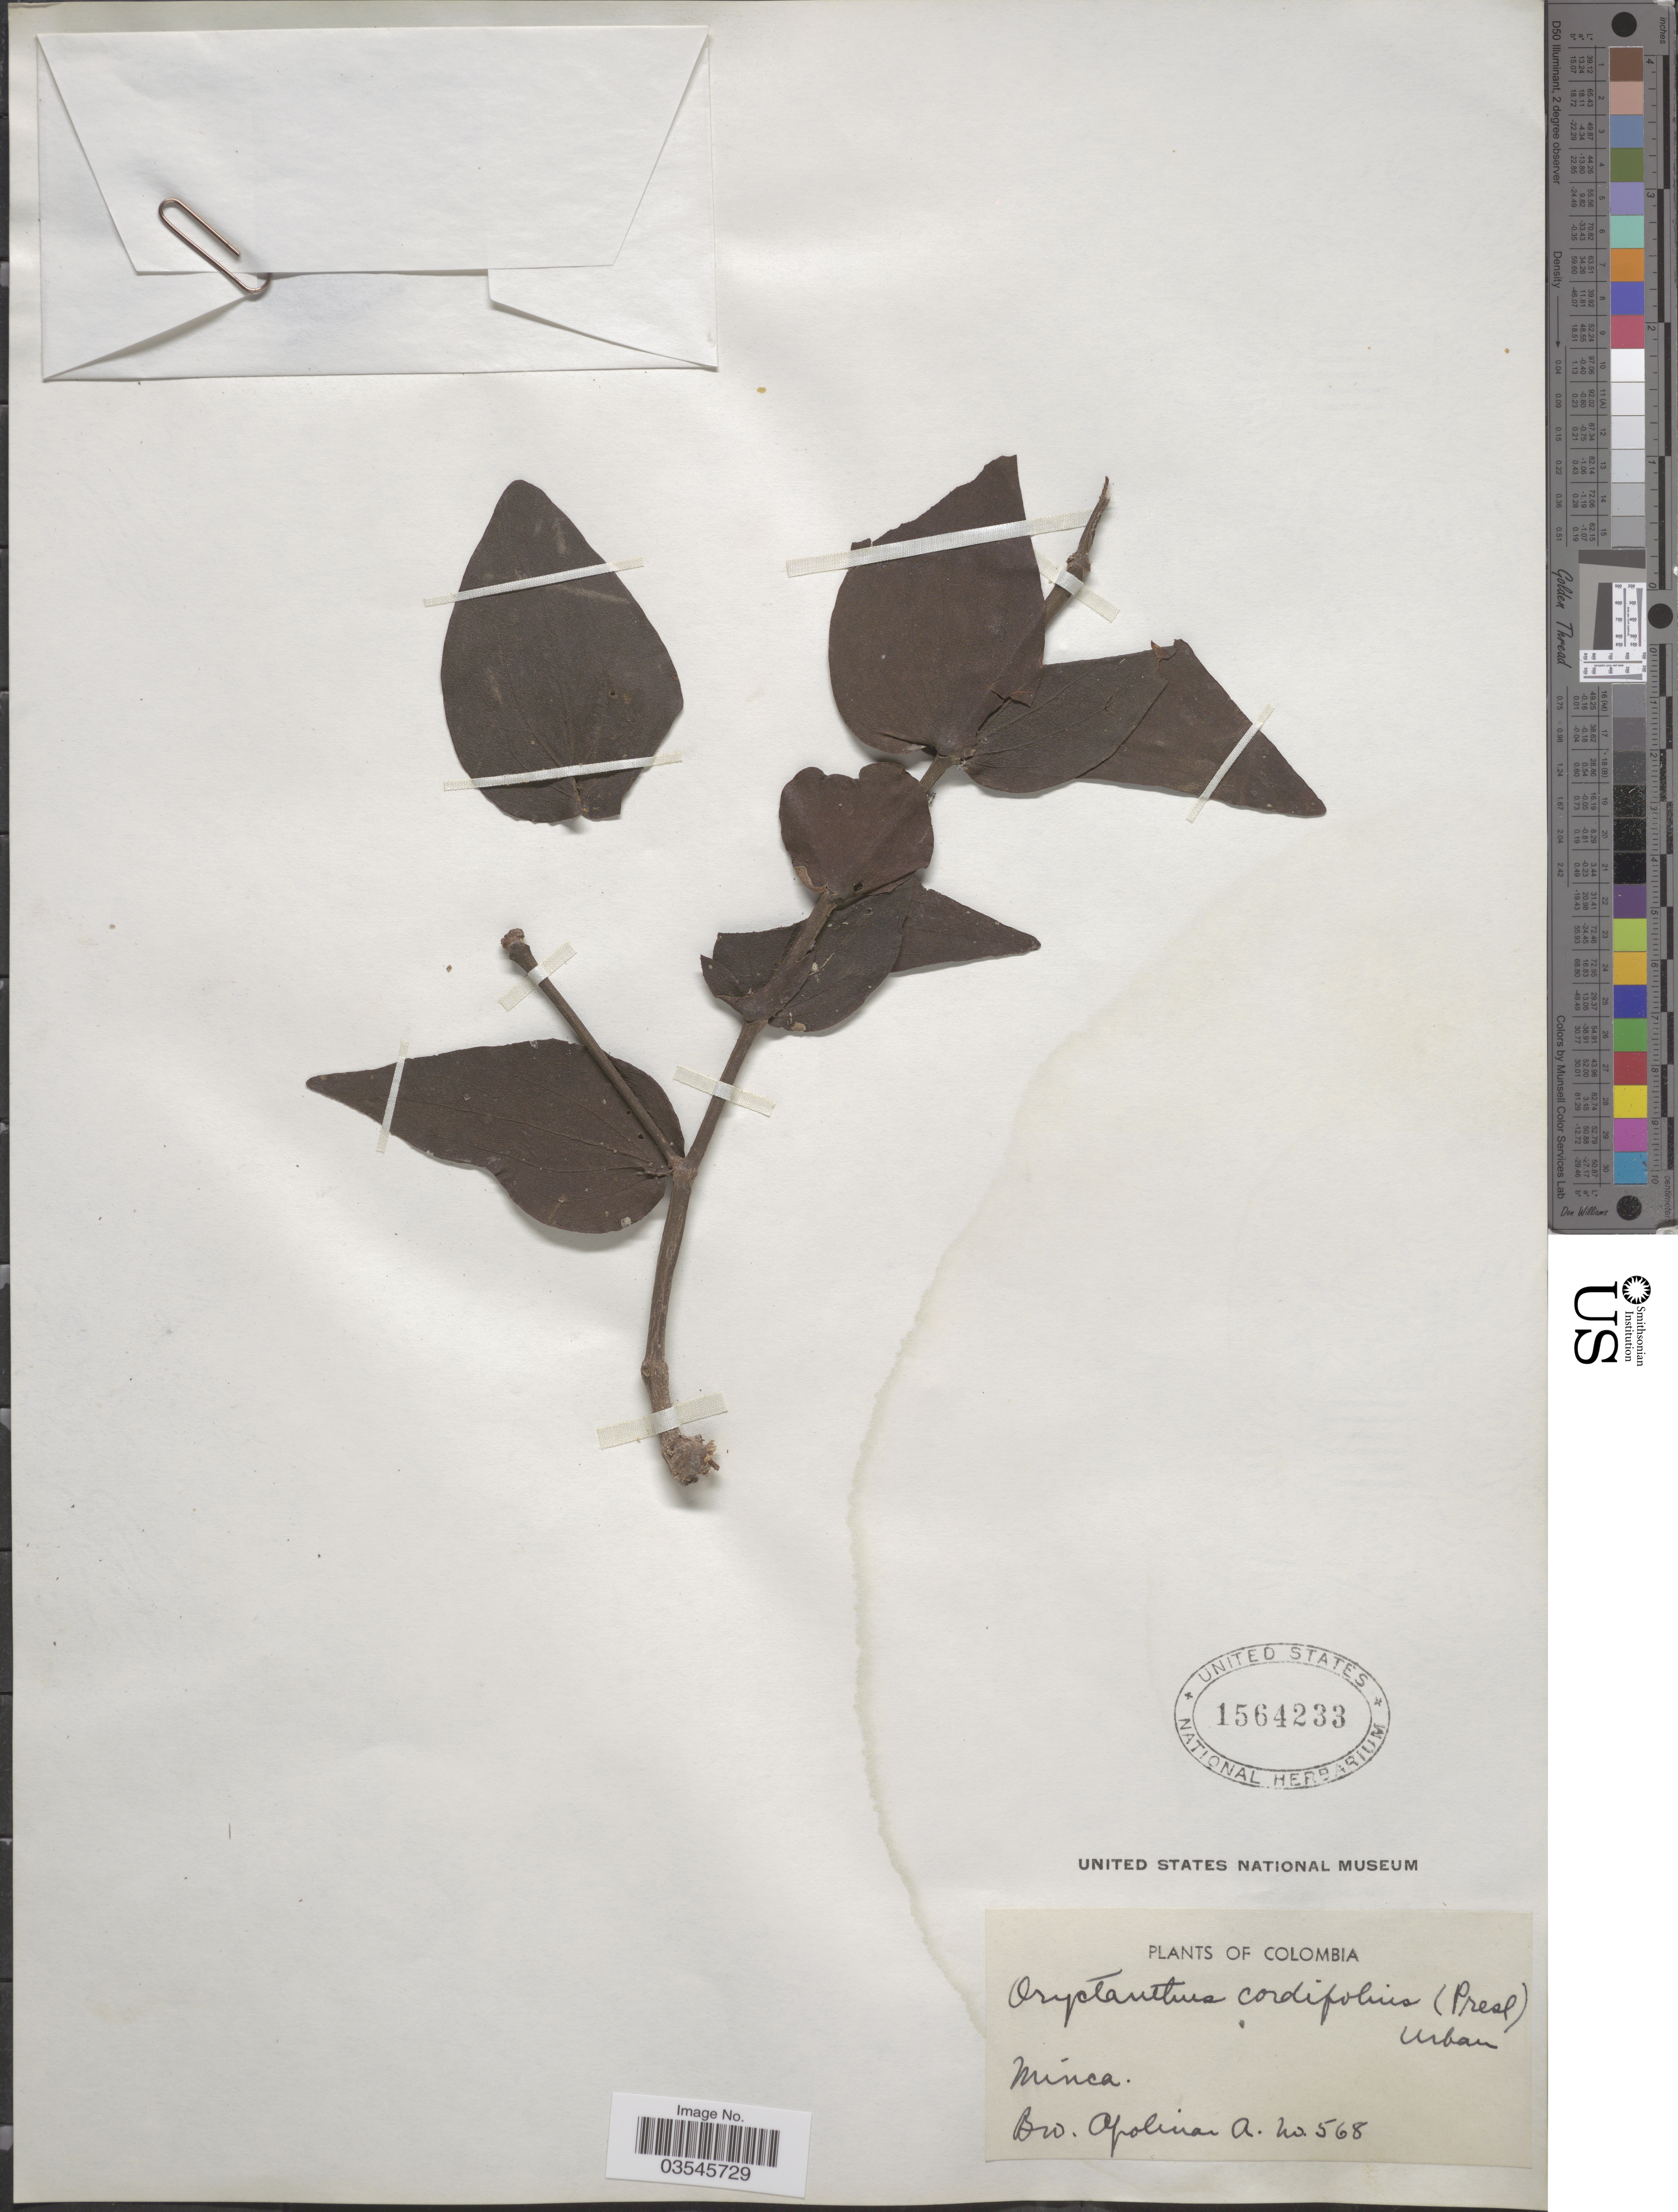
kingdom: Plantae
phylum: Tracheophyta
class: Magnoliopsida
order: Santalales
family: Loranthaceae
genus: Oryctanthus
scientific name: Oryctanthus cordifolius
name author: (C. Presl) Urb.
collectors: Bro. Apolinar A.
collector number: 568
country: Colombia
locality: Minca.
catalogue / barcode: US 1564233